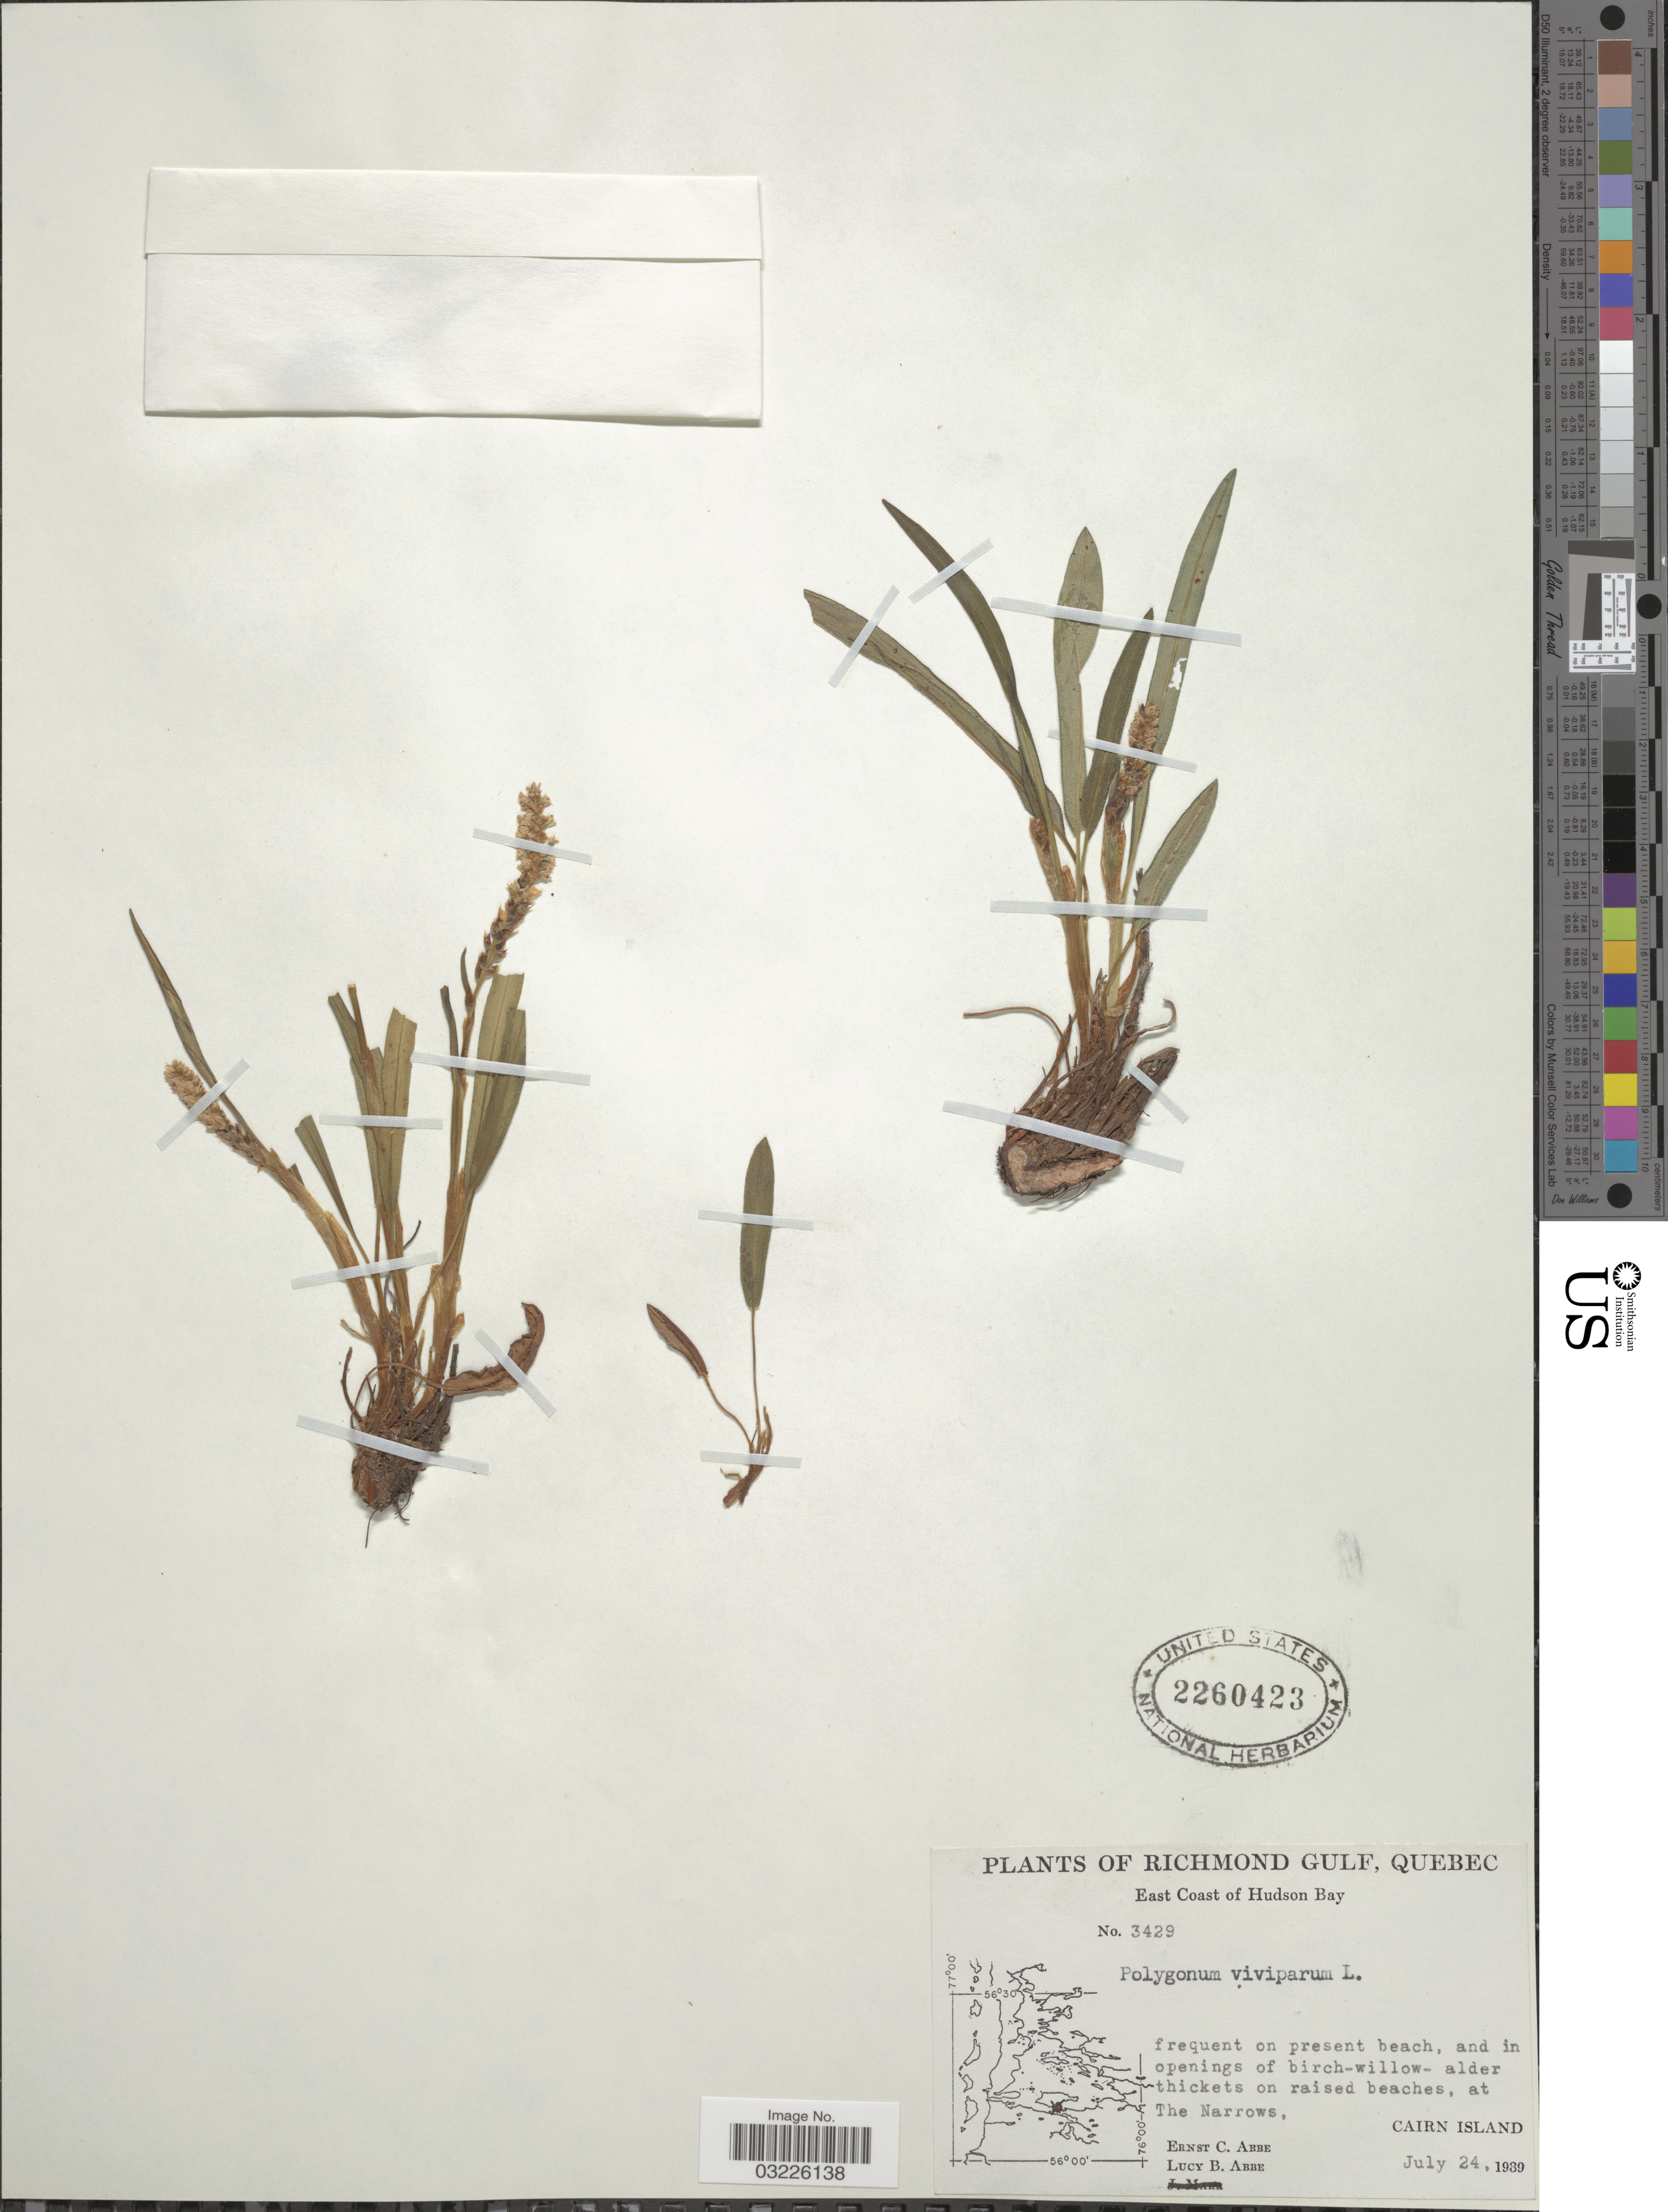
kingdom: Plantae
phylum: Tracheophyta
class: Magnoliopsida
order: Caryophyllales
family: Polygonaceae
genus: Bistorta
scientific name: Bistorta vivipara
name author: (L.) Delarbre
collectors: E. C. Abbe & L. B. Abbe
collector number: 3429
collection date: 1939-07-24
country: Canada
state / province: Quebec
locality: Richmond Gulf. East Coast of Hudson Bay. At The Narrows, Cairn Island.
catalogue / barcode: US 2260423